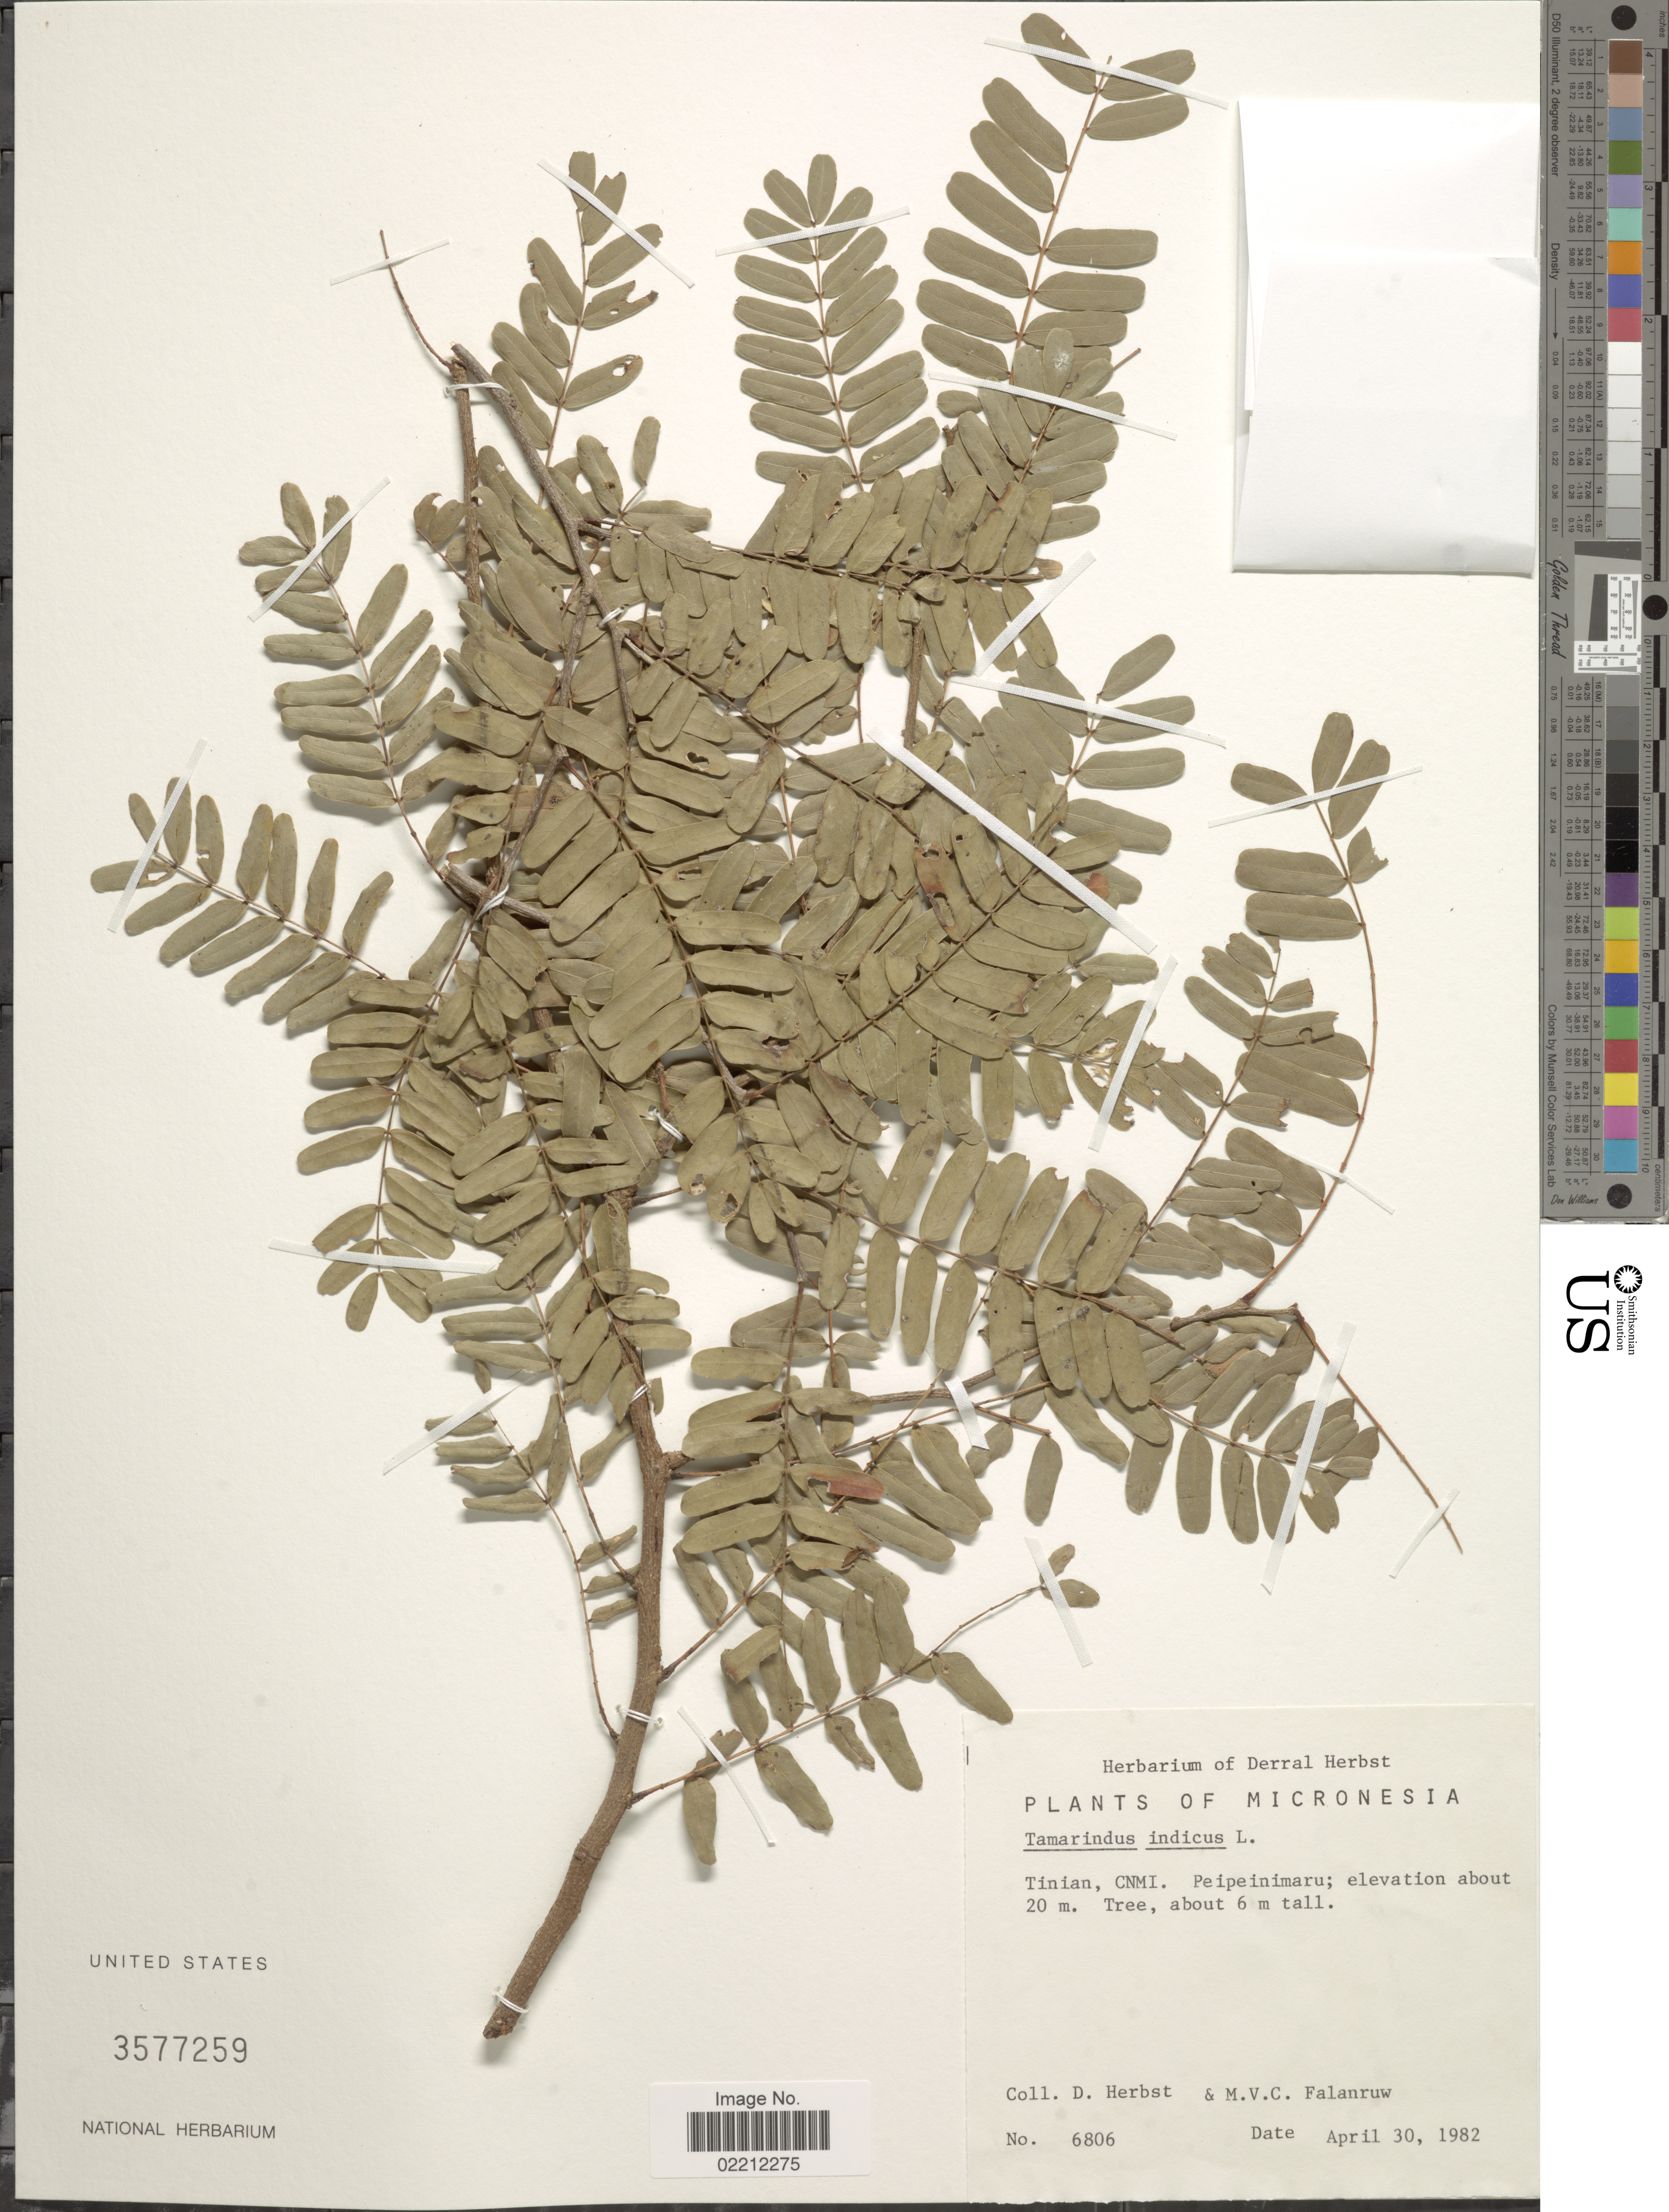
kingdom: Plantae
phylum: Tracheophyta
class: Magnoliopsida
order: Fabales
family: Fabaceae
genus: Tamarindus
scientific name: Tamarindus indica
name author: L.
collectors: D. Herbst & M. V. Falanruw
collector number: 6806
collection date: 1982-04-30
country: Northern Mariana Islands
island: Tinian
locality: Tinian, CNMI. Peipeinimaru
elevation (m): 20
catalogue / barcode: US 3577259